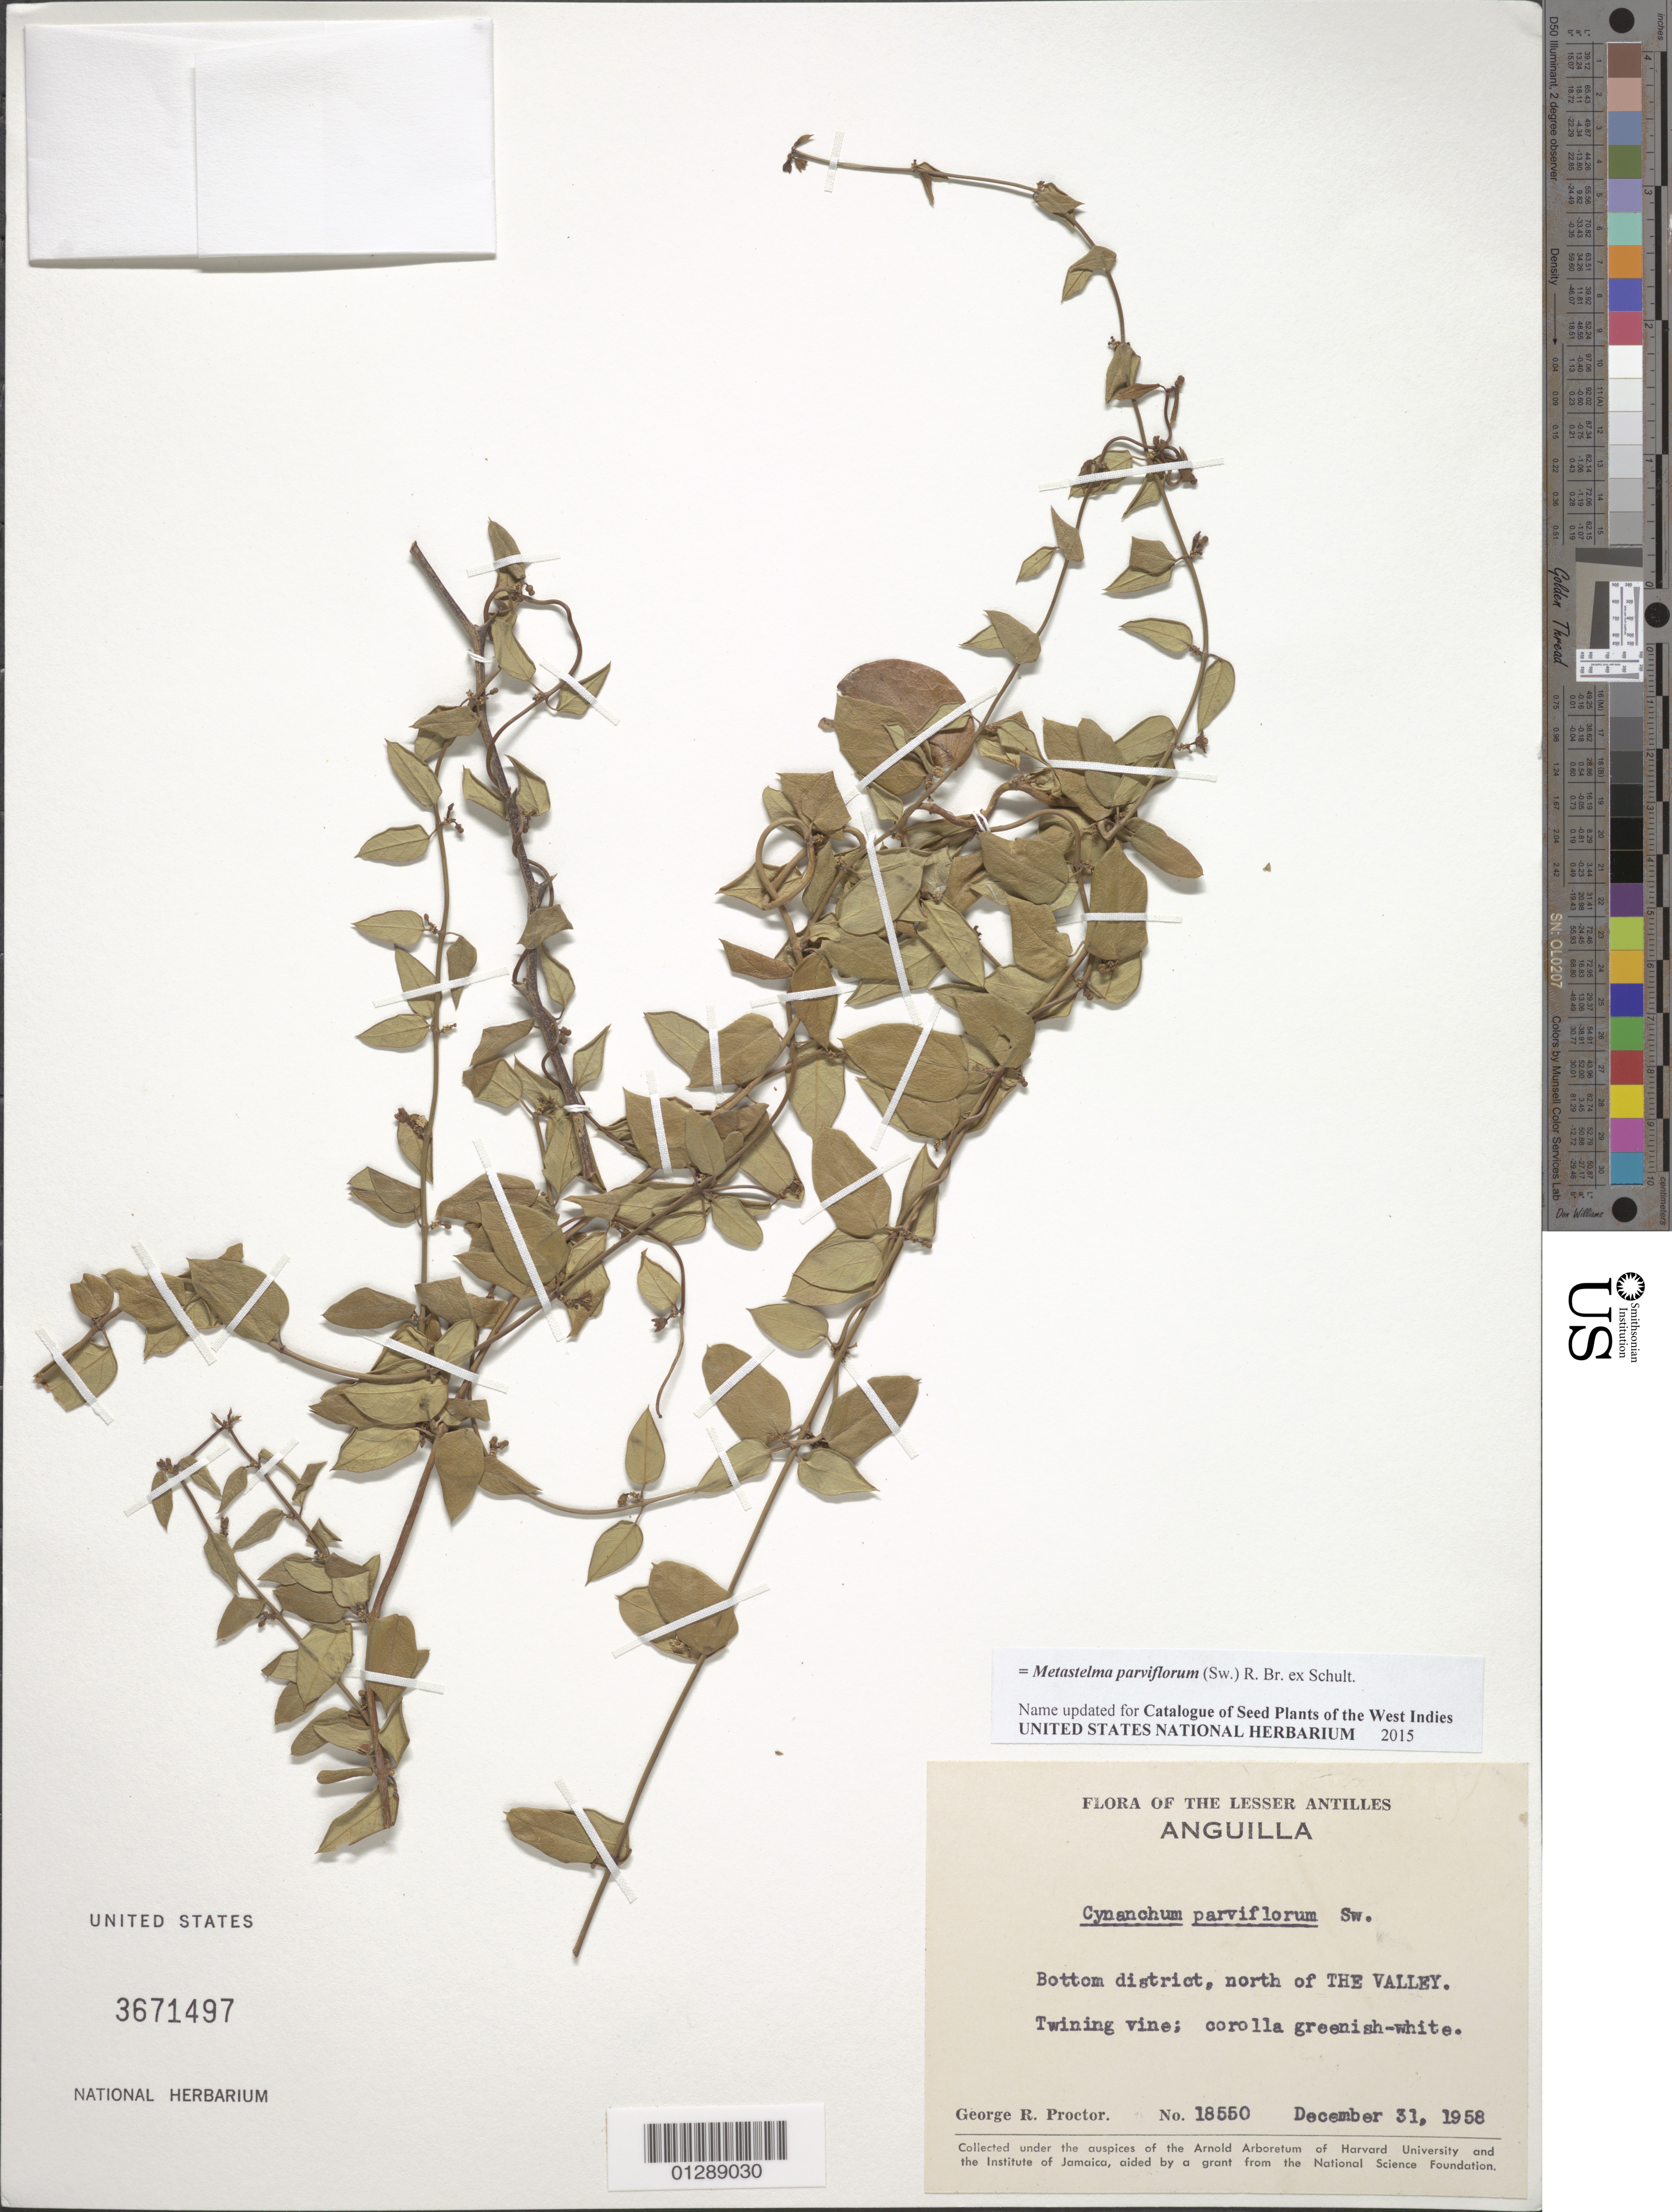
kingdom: Plantae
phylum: Tracheophyta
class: Magnoliopsida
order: Gentianales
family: Apocynaceae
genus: Metastelma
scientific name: Metastelma parviflorum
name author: (Sw.) Schult.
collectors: G. R. Proctor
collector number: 18550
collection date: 1958-12-31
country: Anguilla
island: Anguilla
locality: Bottom district, N of The Valley.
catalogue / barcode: US 3671497